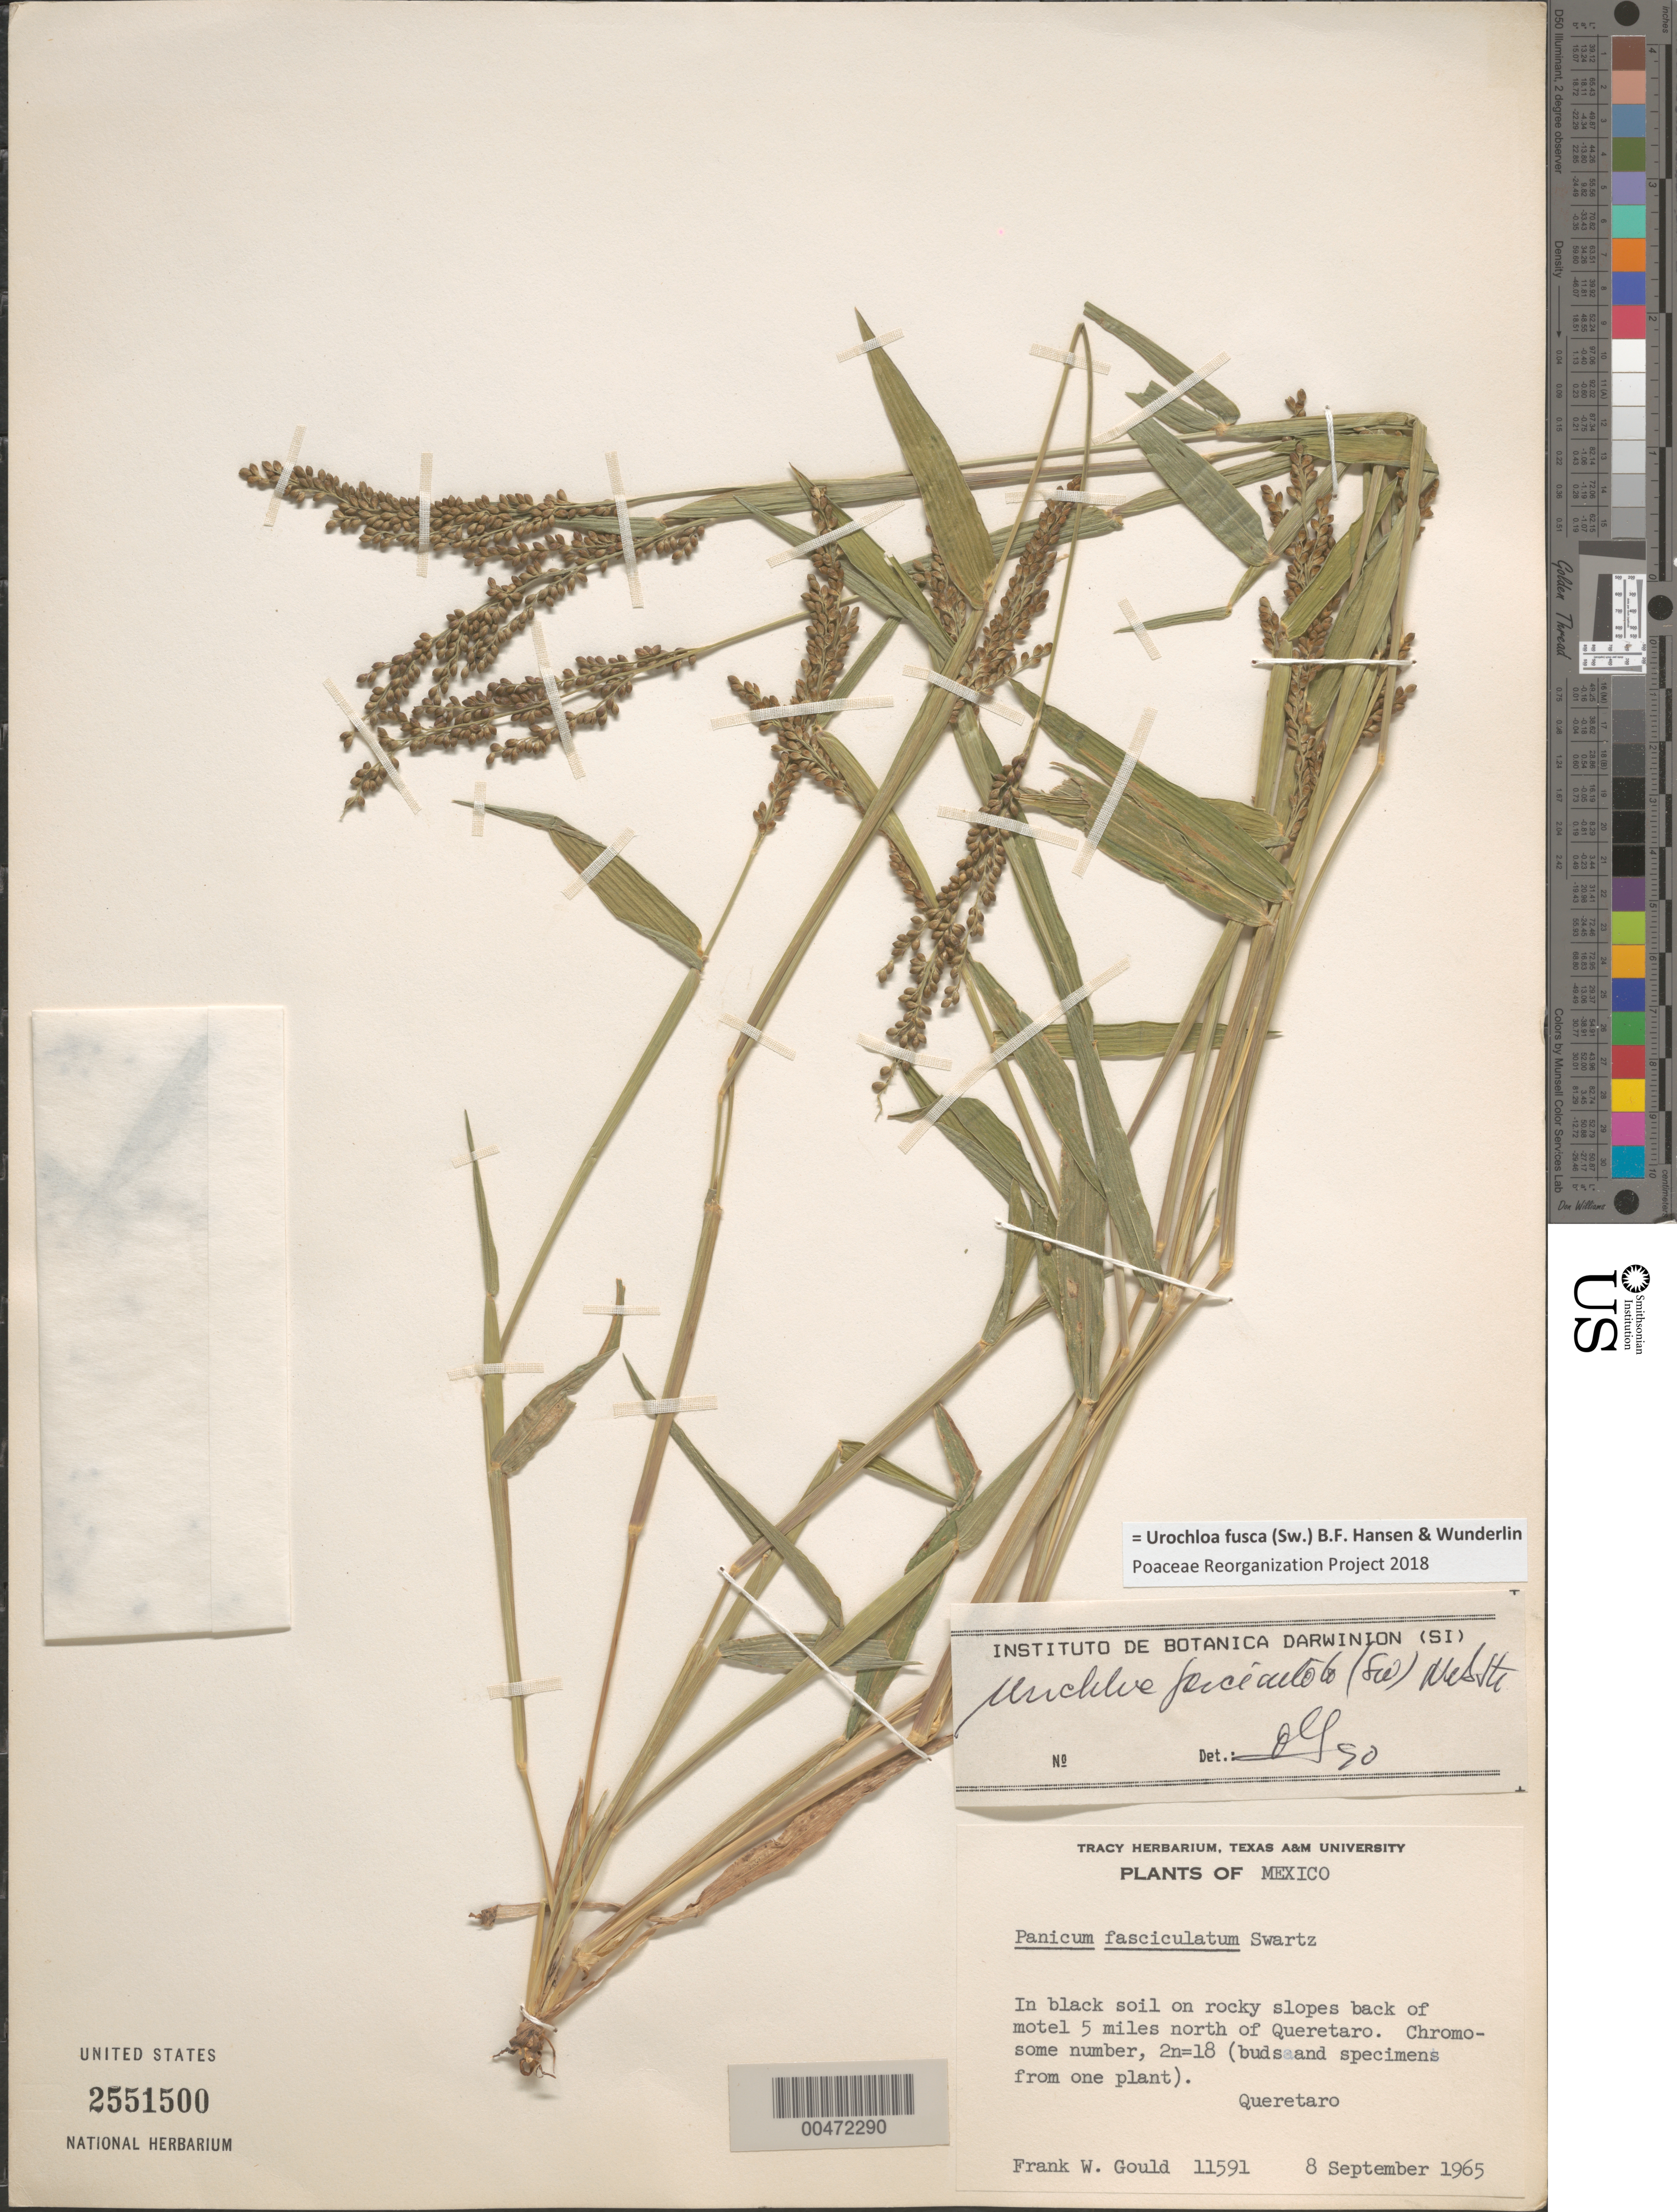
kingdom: Plantae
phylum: Tracheophyta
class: Liliopsida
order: Poales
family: Poaceae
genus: Urochloa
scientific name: Urochloa fusca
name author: (Sw.) B.F. Hansen & Wunderlin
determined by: Poaceae Reorganization Project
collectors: F. W. Gould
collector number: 11591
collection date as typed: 8 Sep 1965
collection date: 1965-09-08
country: Mexico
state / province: Querétaro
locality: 5 mi N of Querétaro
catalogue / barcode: US 2551500